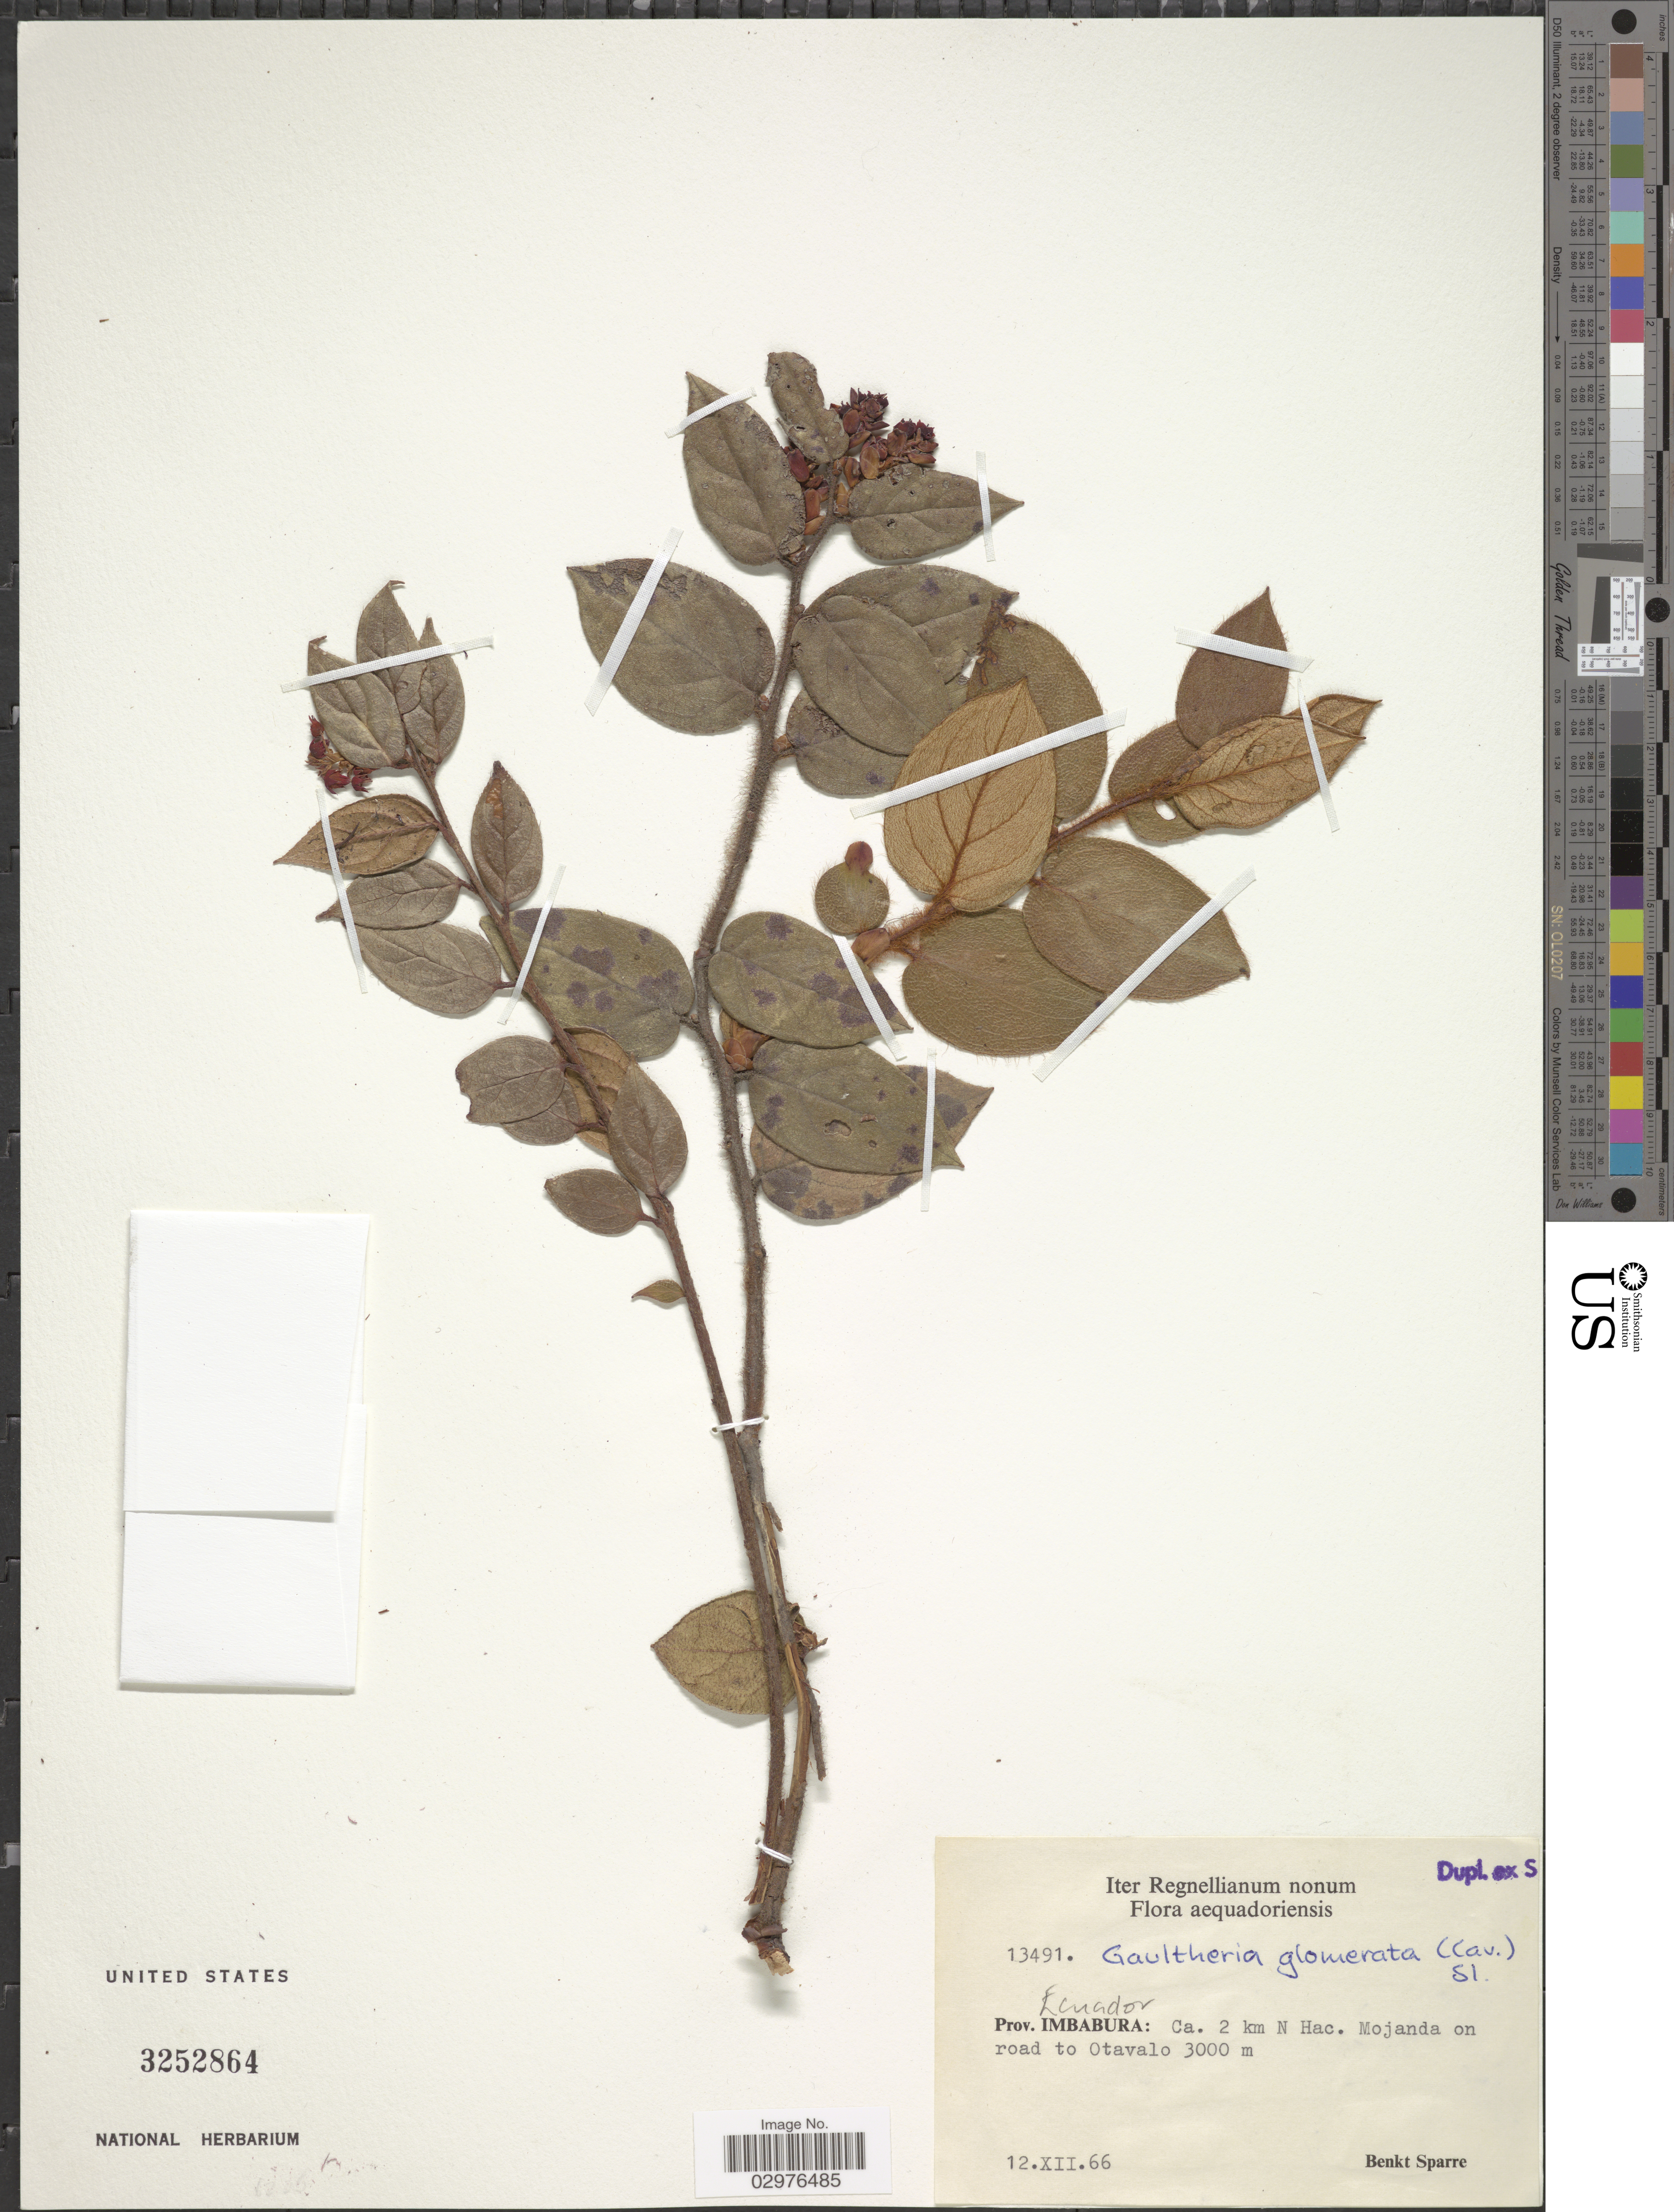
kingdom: Plantae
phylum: Tracheophyta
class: Magnoliopsida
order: Ericales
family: Ericaceae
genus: Gaultheria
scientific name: Gaultheria glomerata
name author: (Cav.) Sleumer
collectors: B. Sparre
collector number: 13491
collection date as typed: Transcribed d/m/y: 12/12/66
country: Ecuador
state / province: Imbabura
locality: Ca. 2 km N Hac. Mojanda on road to Otavalo.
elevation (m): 3000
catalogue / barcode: US 3252864